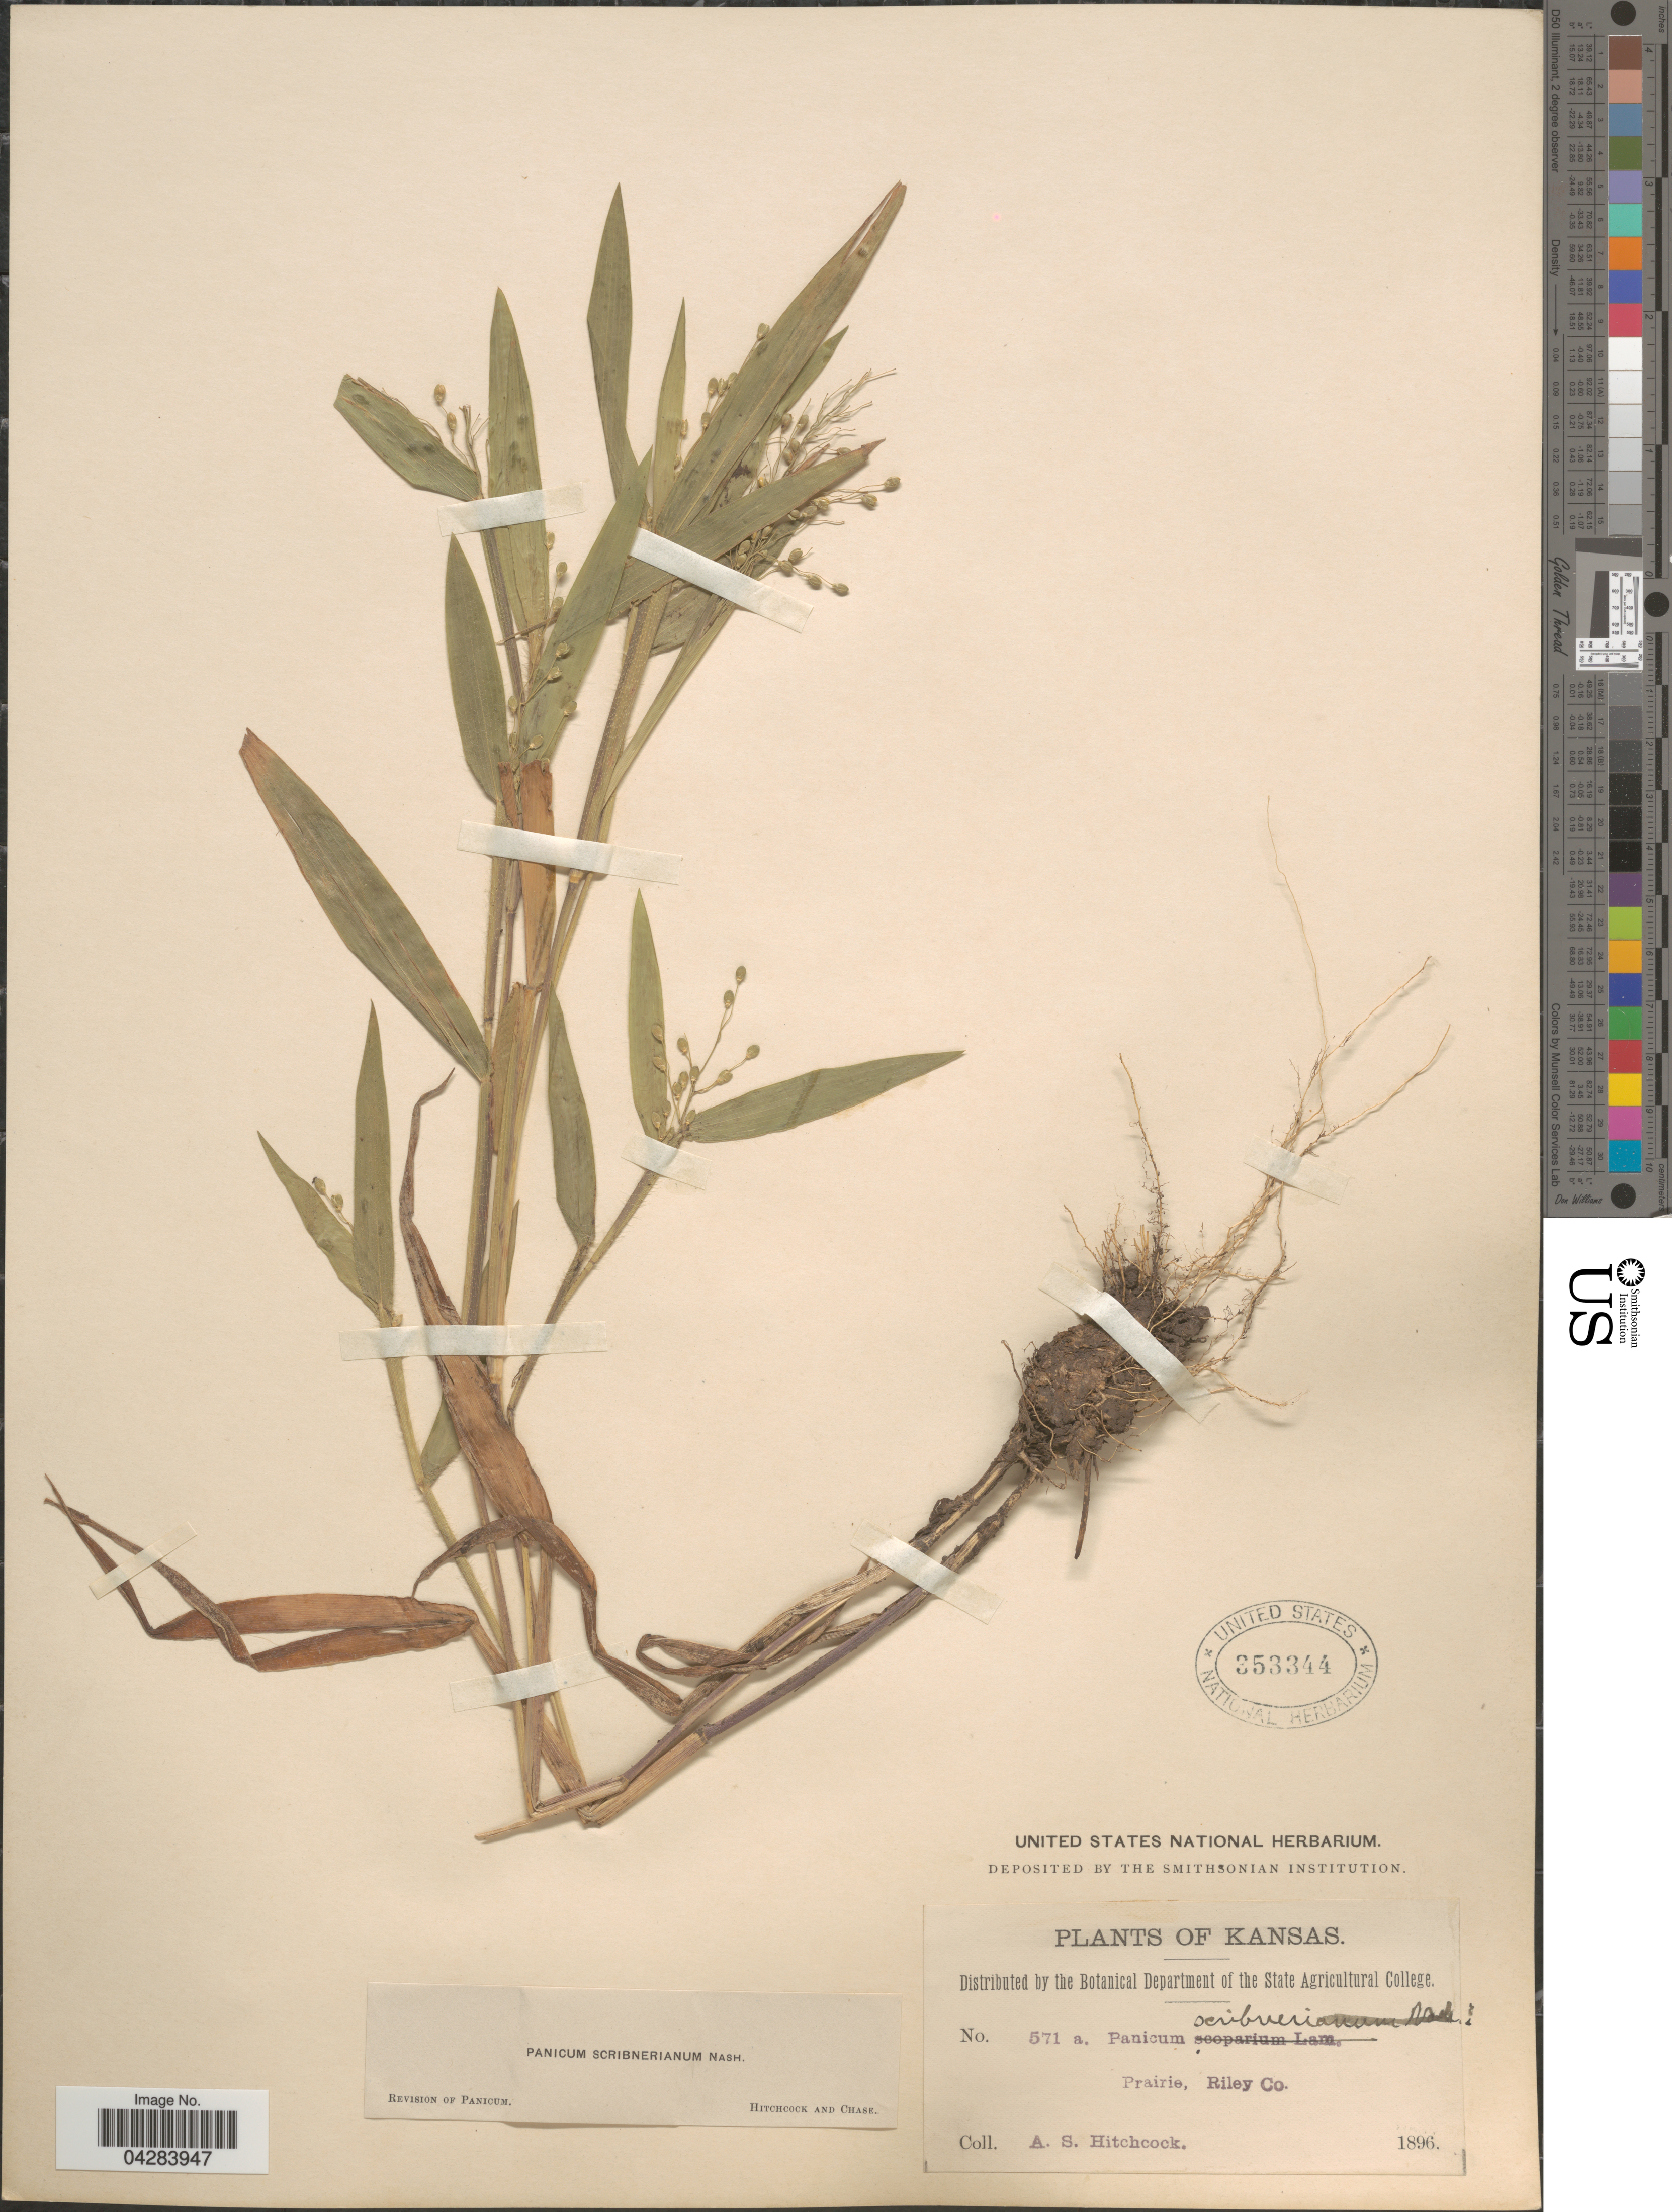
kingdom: Plantae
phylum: Tracheophyta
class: Liliopsida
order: Poales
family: Poaceae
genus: Dichanthelium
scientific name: Dichanthelium oligosanthes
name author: (Schult.) Gould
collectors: A. S. Hitchcock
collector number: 571a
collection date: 1896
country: United States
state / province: Kansas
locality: Prairie, Riley Co.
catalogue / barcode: US 353344